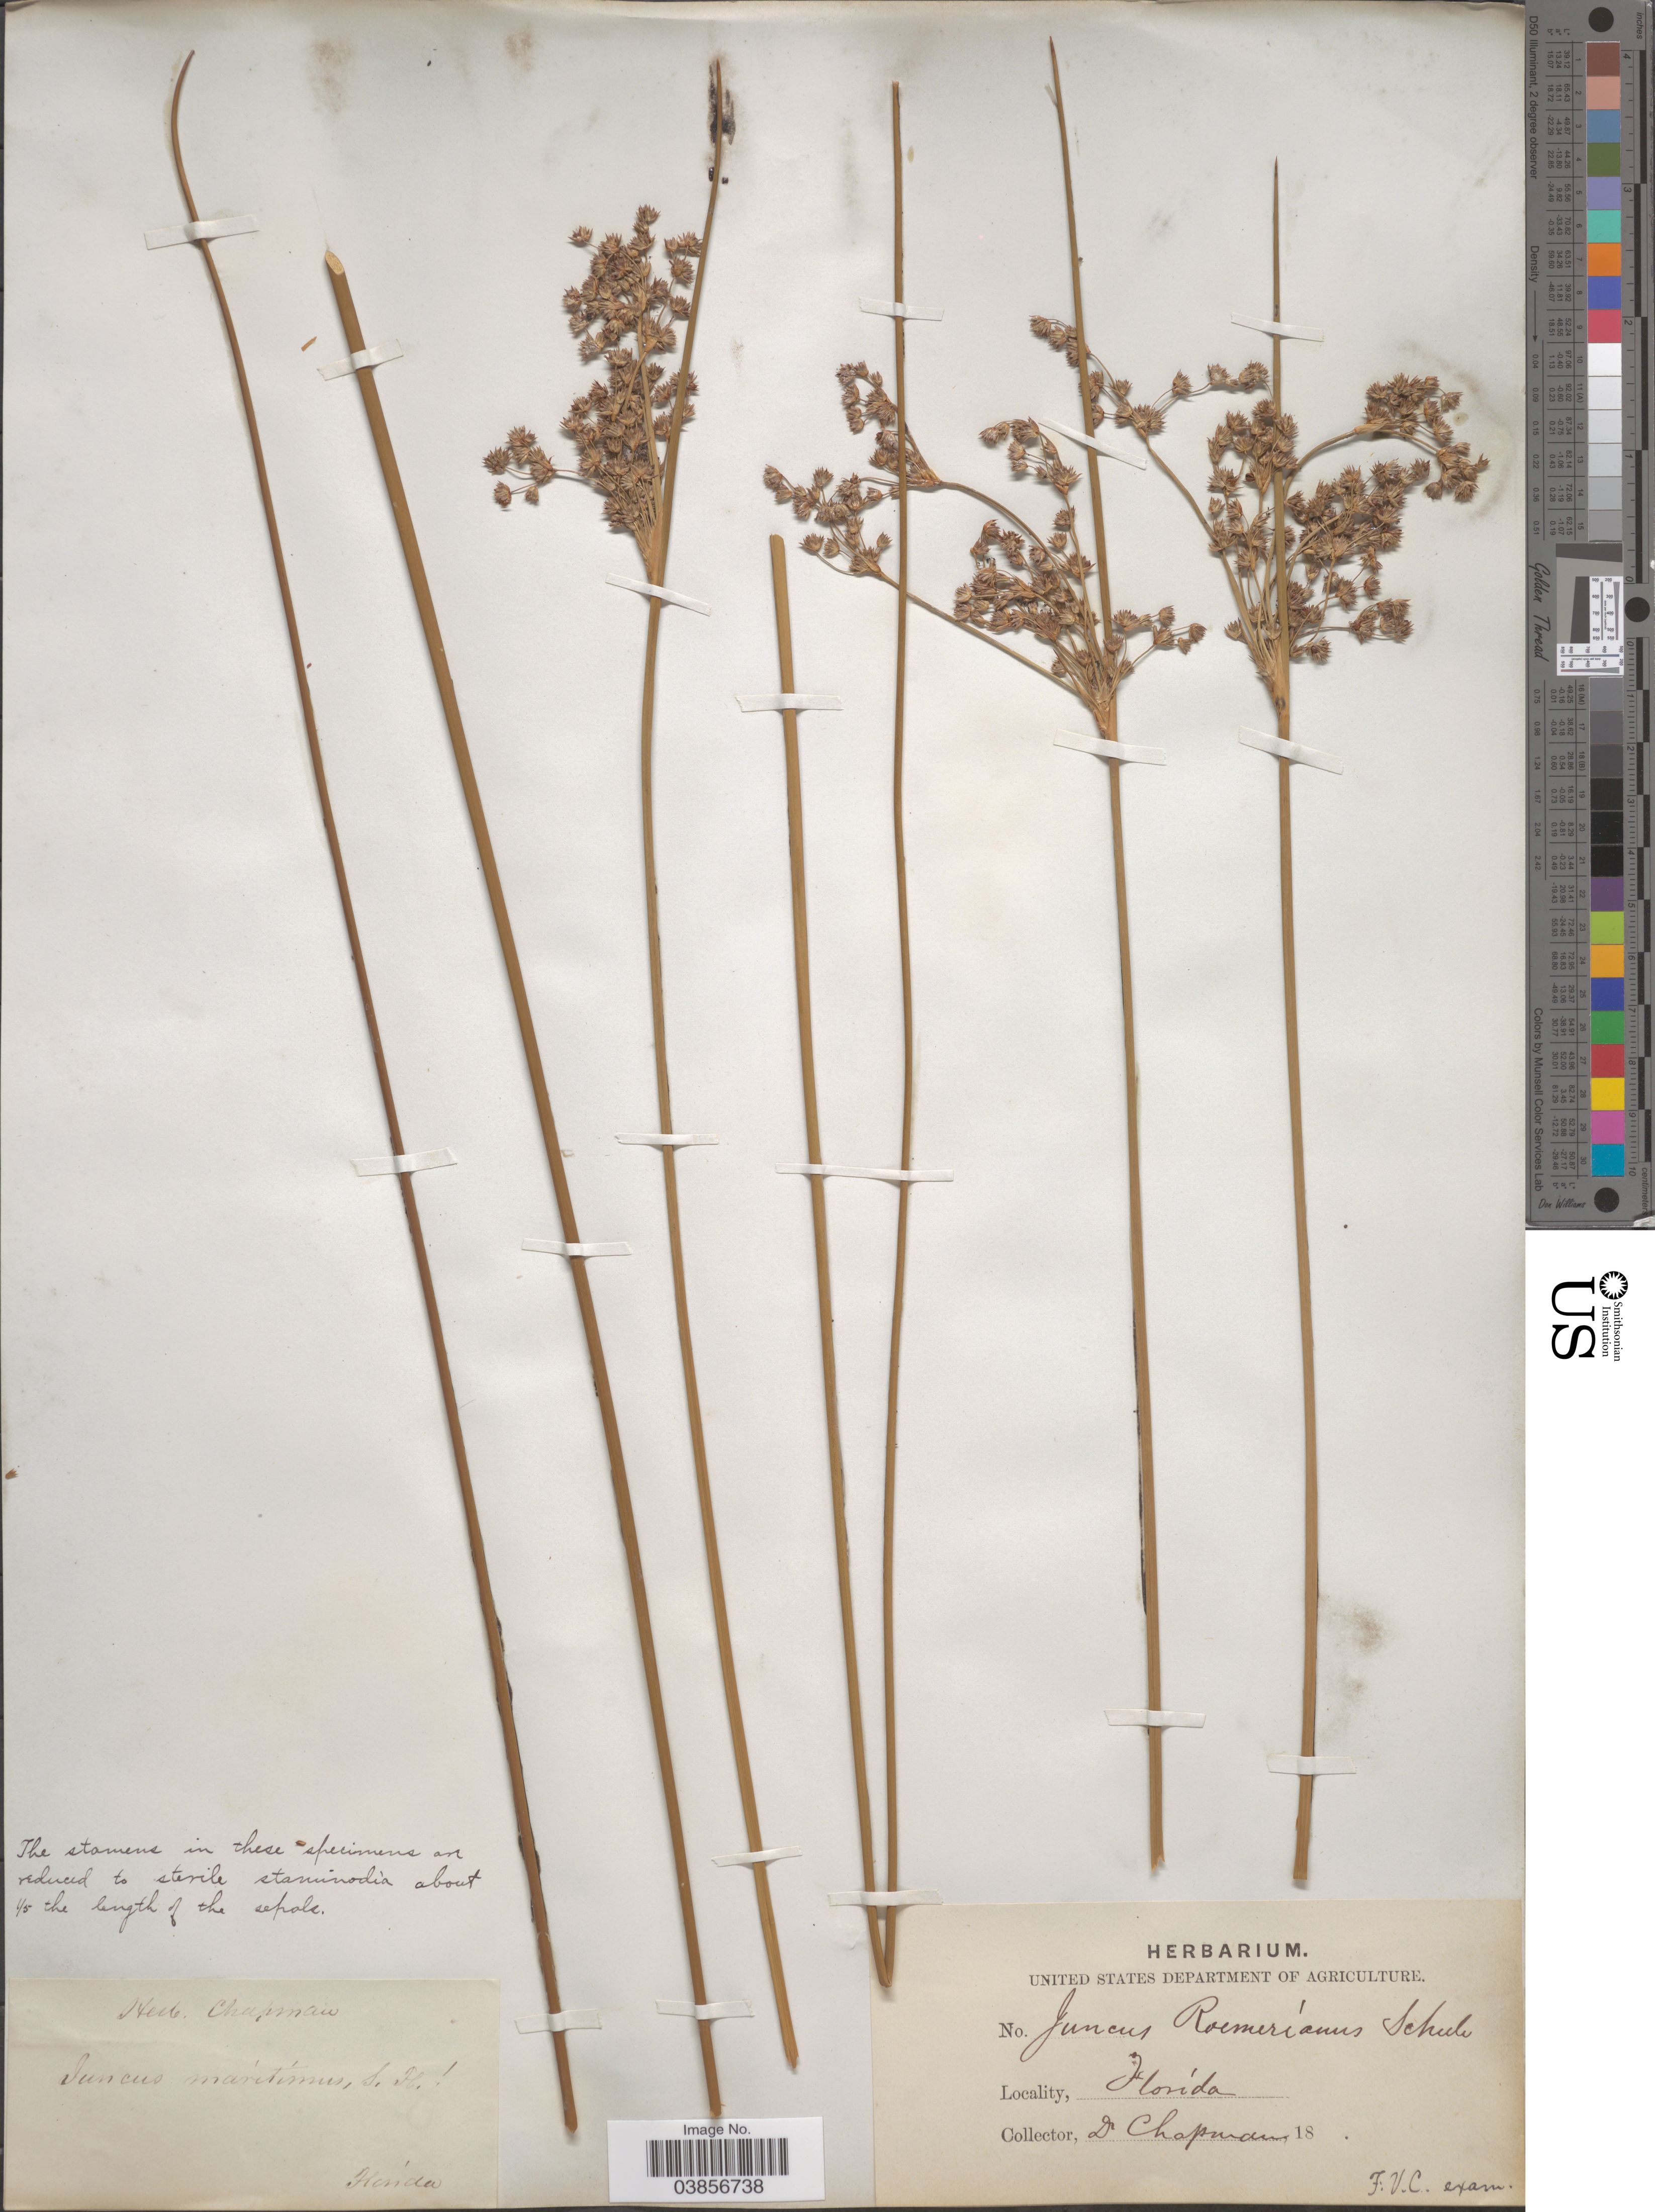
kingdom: Plantae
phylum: Tracheophyta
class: Liliopsida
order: Poales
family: Juncaceae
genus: Juncus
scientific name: Juncus roemerianus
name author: Scheele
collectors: Chapman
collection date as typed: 18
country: United States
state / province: Florida